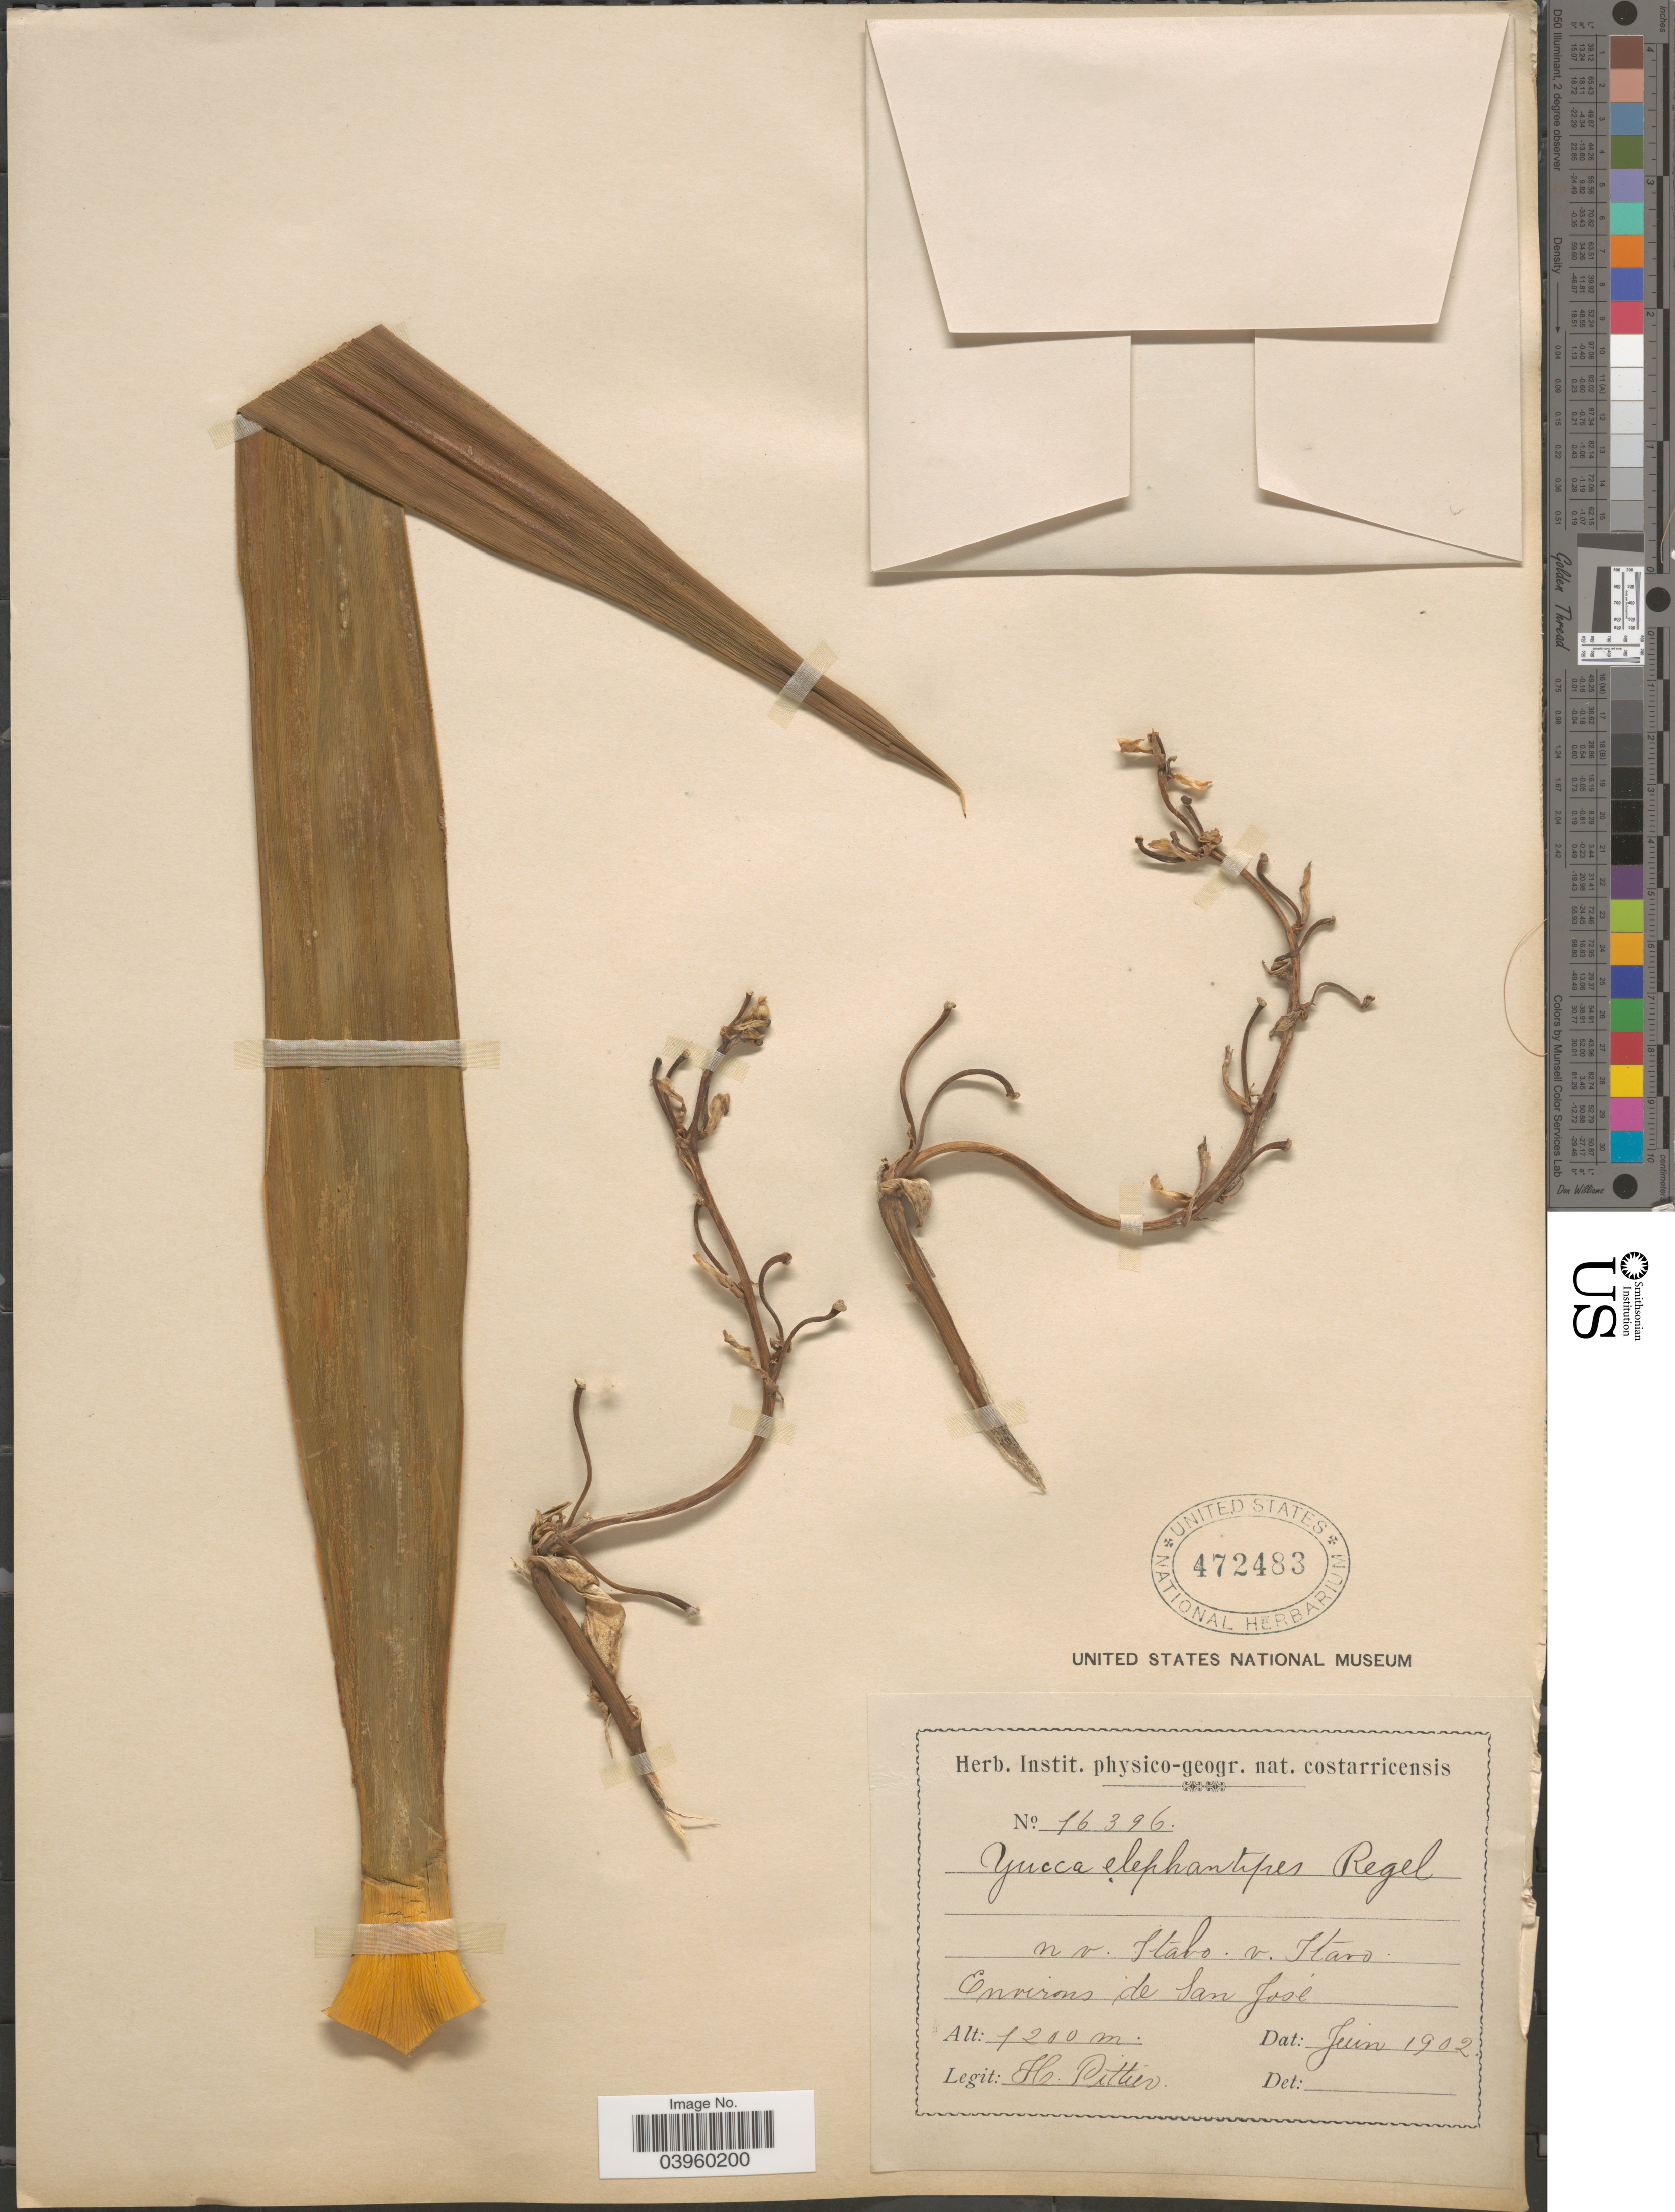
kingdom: Plantae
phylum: Tracheophyta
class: Liliopsida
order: Asparagales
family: Asparagaceae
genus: Yucca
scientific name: Yucca elephantipes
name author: Regel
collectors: H. F. Pittier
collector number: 16396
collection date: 1902-06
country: Costa Rica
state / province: San José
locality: N v. Itabo. v. Itaro. Environs de San José.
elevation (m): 1200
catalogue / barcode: US 472483